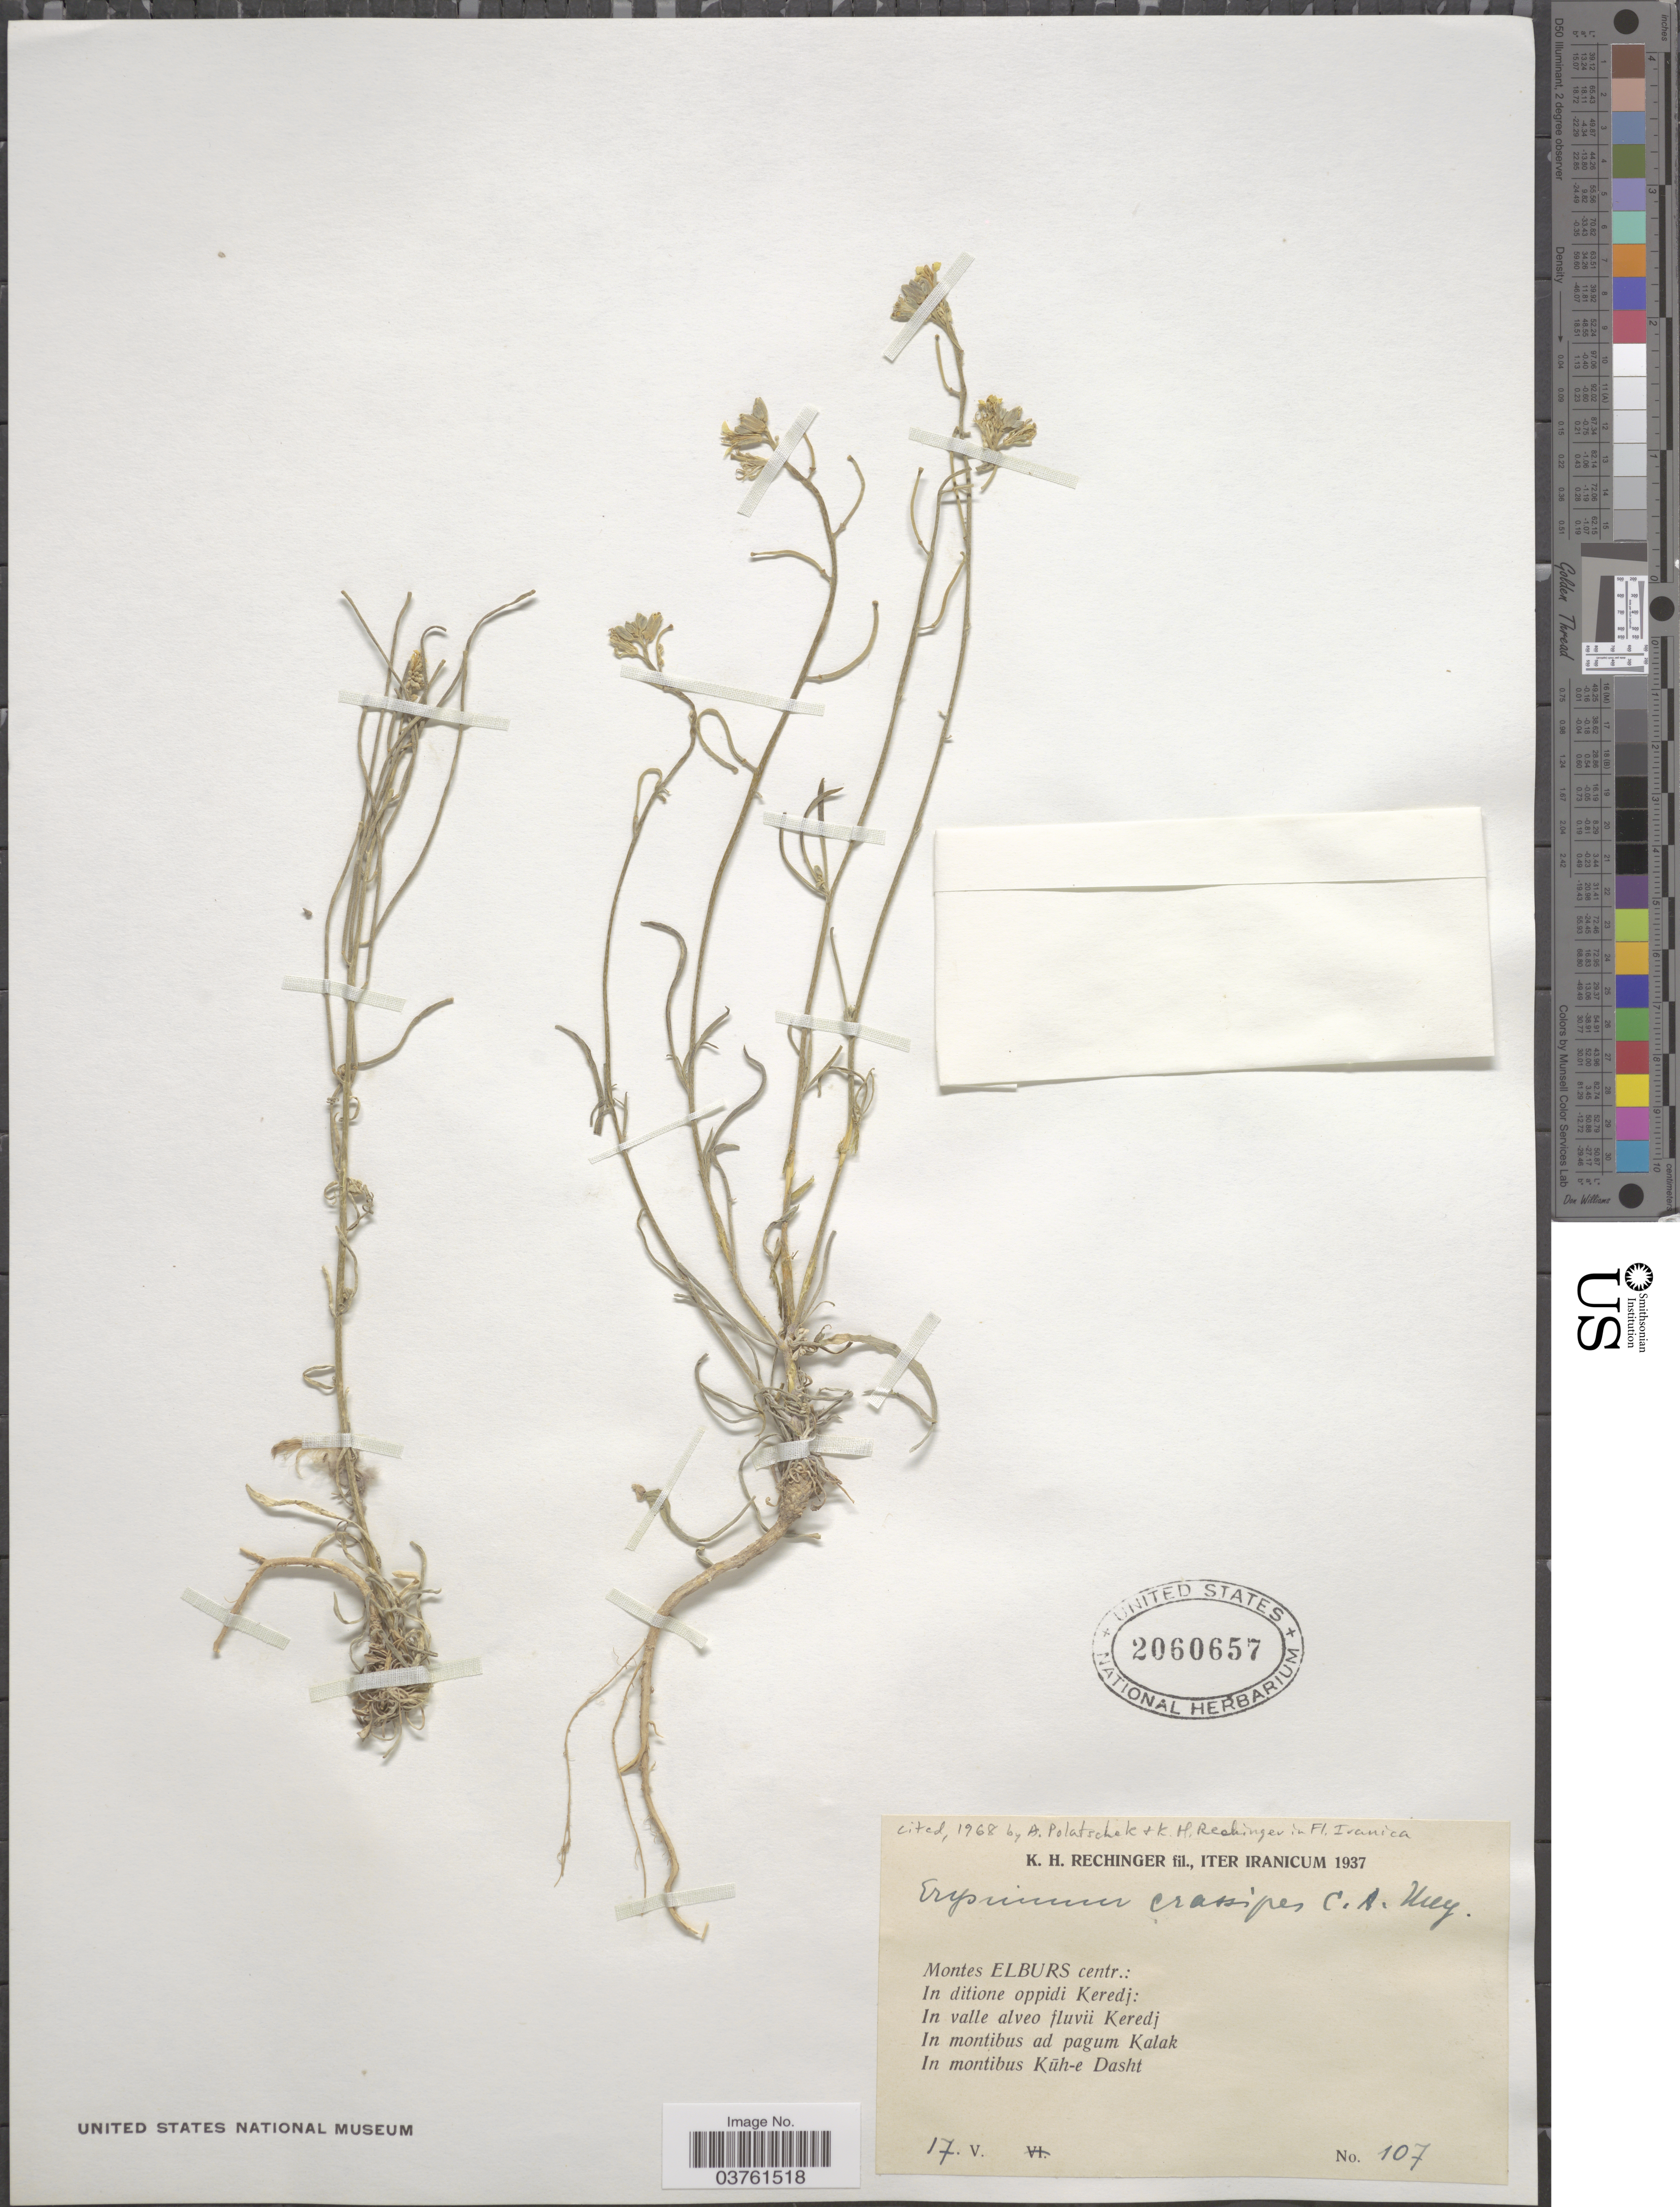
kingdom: Plantae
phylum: Tracheophyta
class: Magnoliopsida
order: Brassicales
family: Brassicaceae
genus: Erysimum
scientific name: Erysimum crassipes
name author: Fisch. & C.A. Mey.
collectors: K. H. Rechinger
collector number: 107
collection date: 1937-05-17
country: Iran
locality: Iter Iranicum . Montes Elburs centr.: In ditione oppidi Keredj: In valle alveo fluvii Keredj. In montibus ad pagum Kalak. In montibus Kūh-e Dasht.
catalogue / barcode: US 2060657